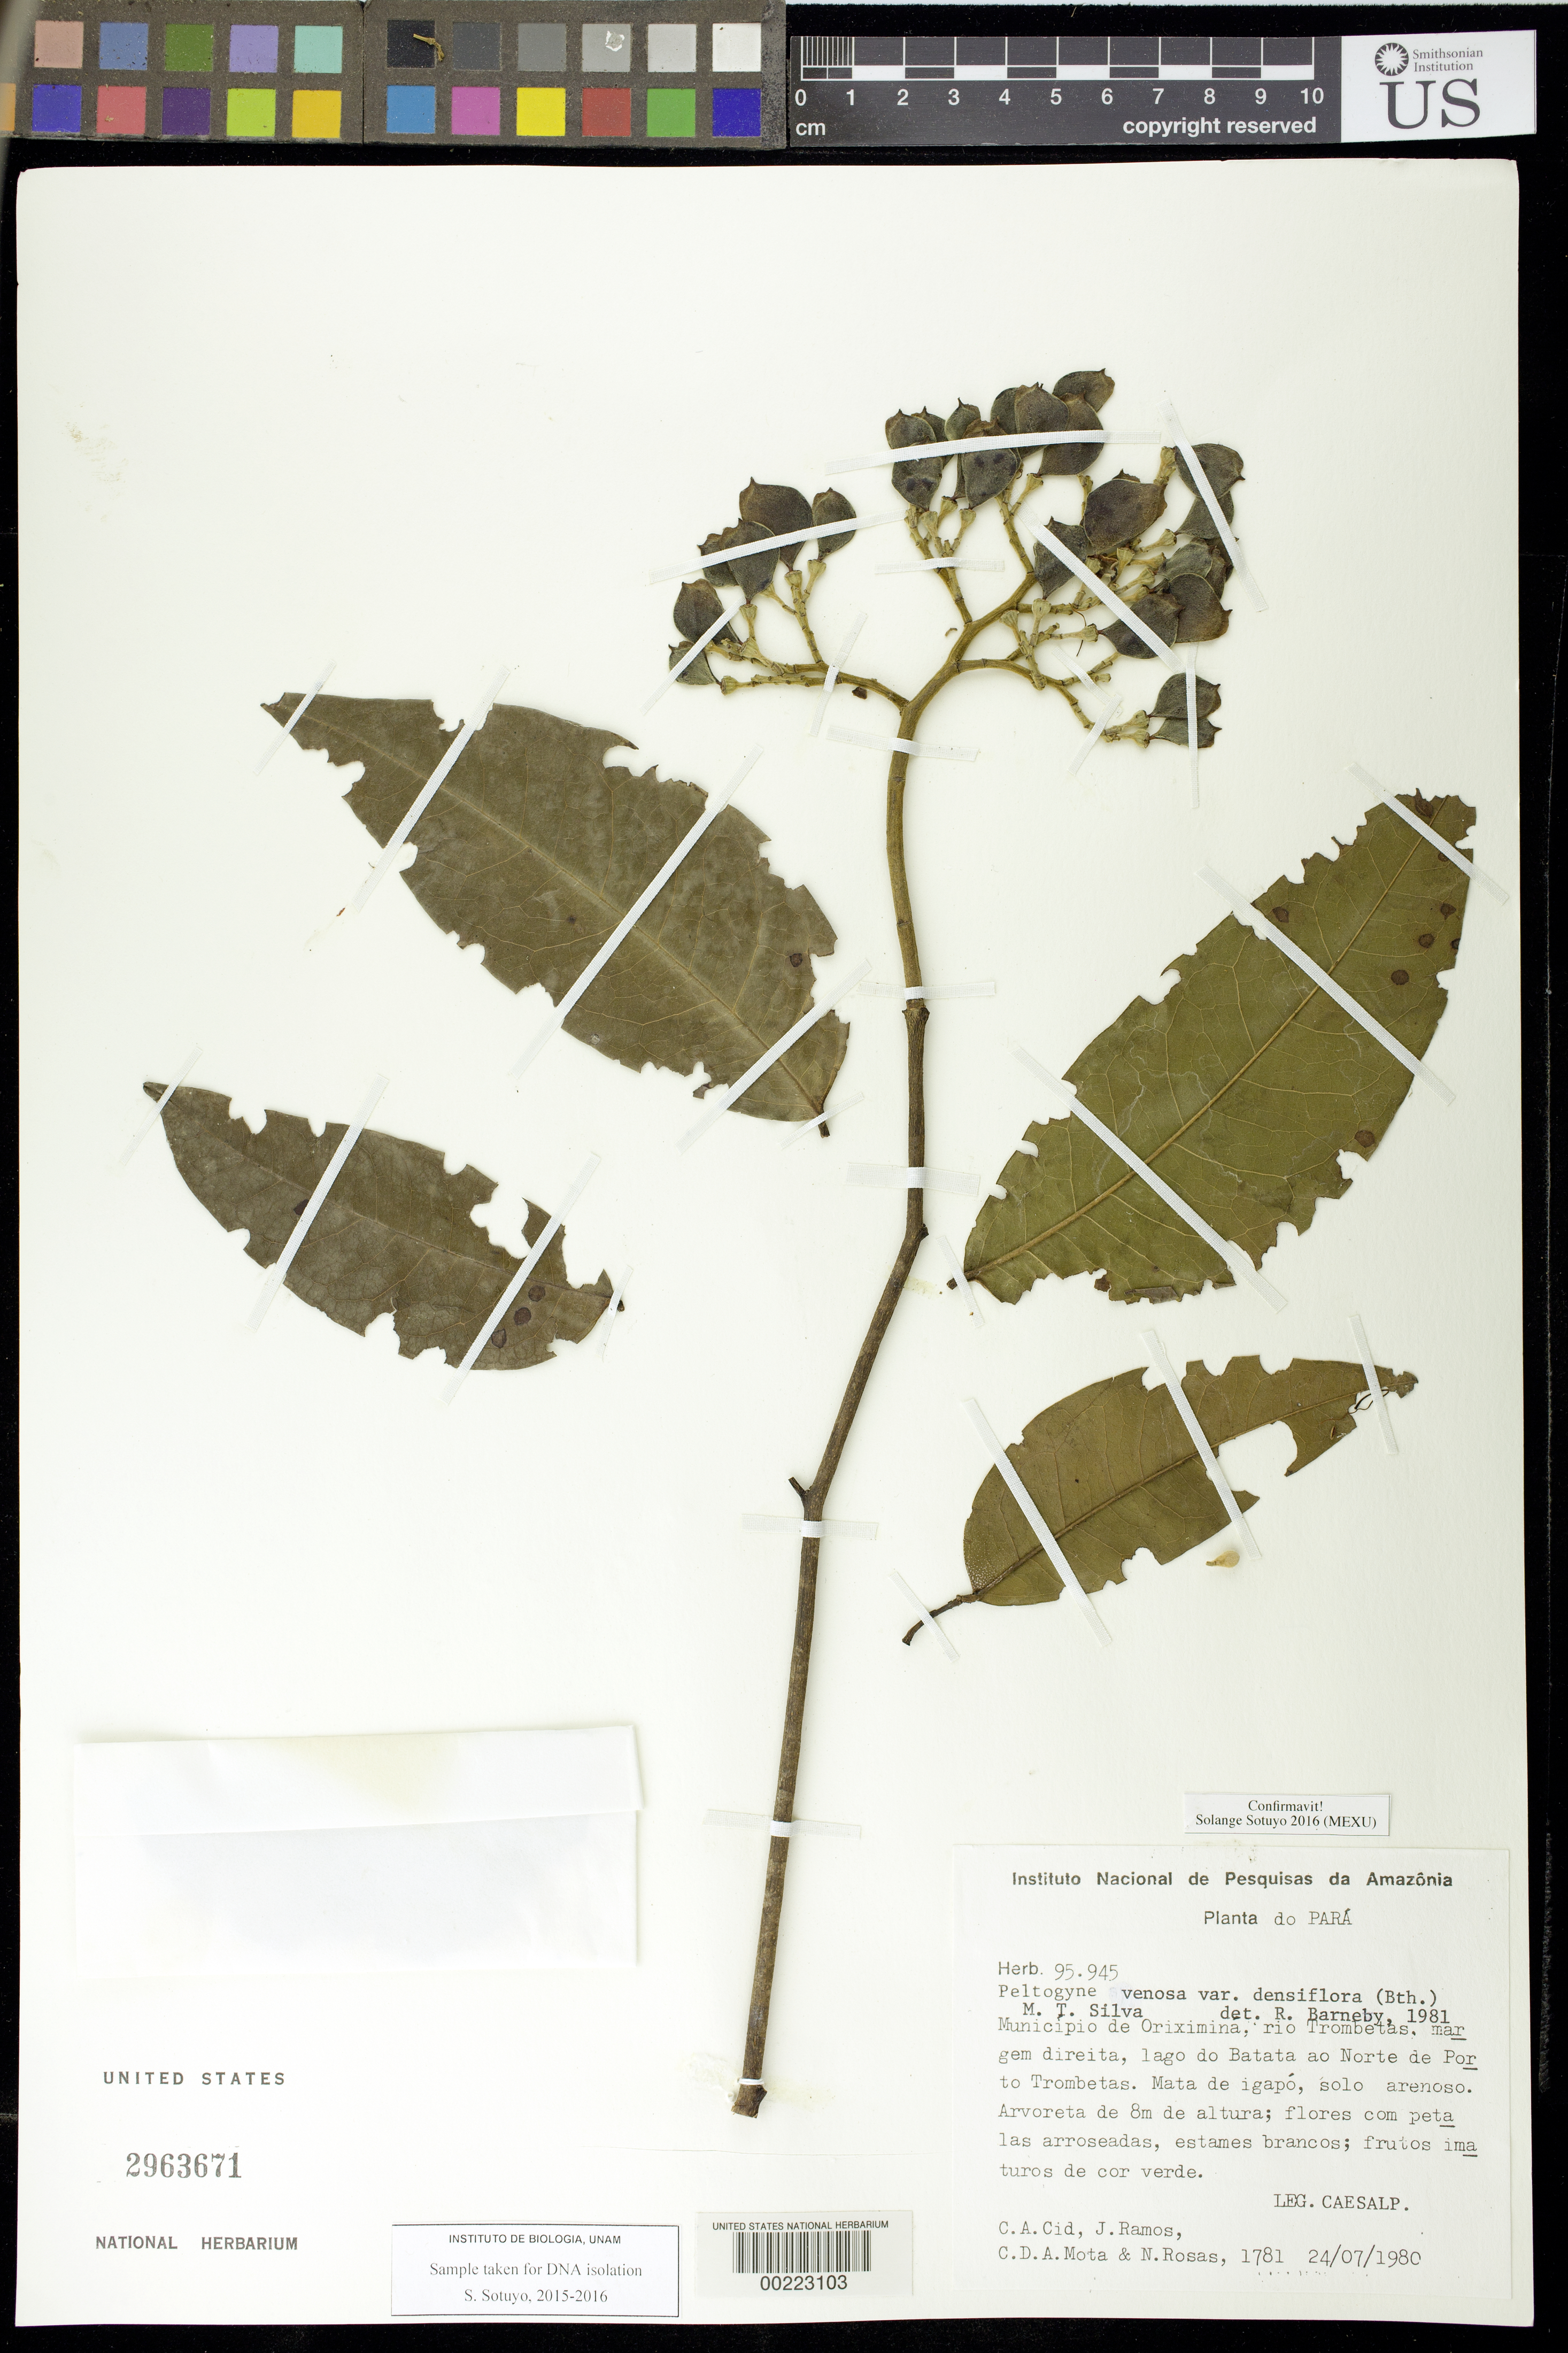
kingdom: Plantae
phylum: Tracheophyta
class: Magnoliopsida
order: Fabales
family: Fabaceae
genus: Peltogyne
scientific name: Peltogyne venosa subsp. densiflora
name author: (Spruce ex Benth.) M.F. Silva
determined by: Sotuyo, Solange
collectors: C. A. Cid Ferreira, J. F. Ramos, C. D. Mota & N. Rosas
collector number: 1781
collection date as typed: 24 Jul 1980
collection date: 1980-07-24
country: Brazil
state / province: Pará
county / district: Oriximiná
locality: Rio trombetas, right edge, lago do batata by norte de porto trombetas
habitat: Woods on igapo; sandy ground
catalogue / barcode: US 2963671